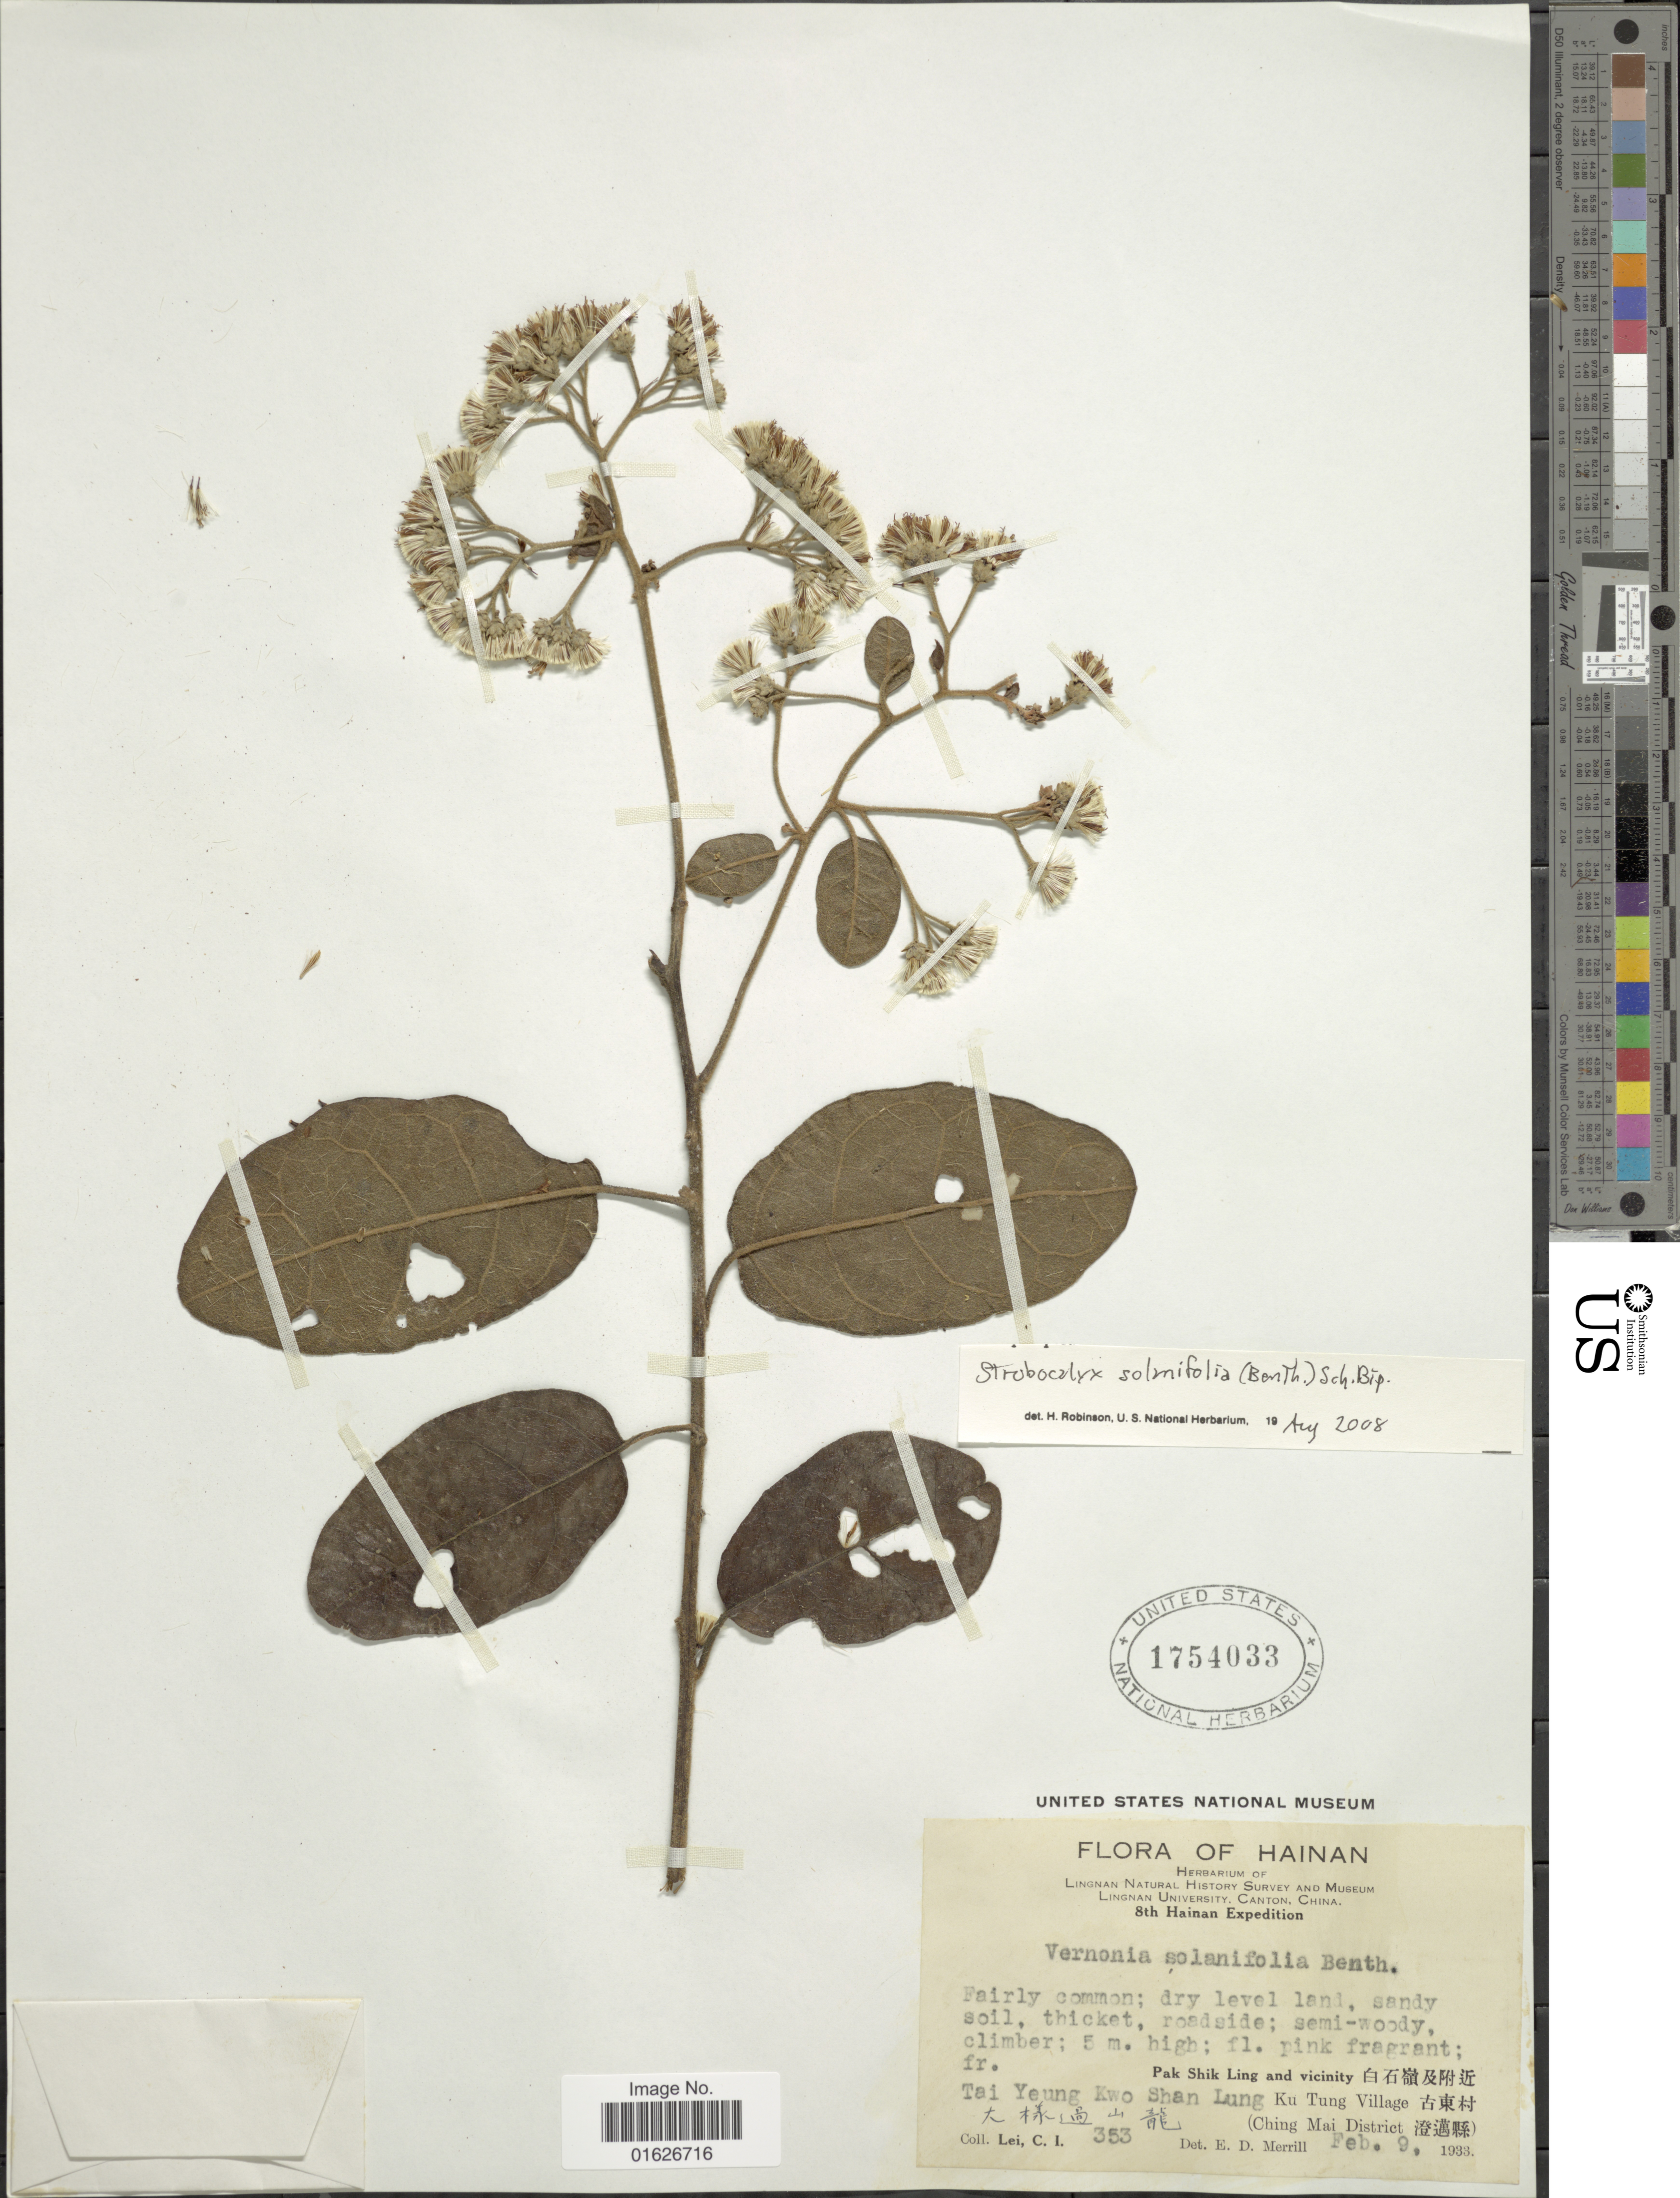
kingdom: Plantae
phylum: Tracheophyta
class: Magnoliopsida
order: Asterales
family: Asteraceae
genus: Strobocalyx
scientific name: Strobocalyx solanifolia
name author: (Benth.) Sch. Bip.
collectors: C. I. Lei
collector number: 353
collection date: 1933-02-09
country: China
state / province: Hainan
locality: PakShikLing and vicinity , Tai Yeung Kwo shan lung, ku Tung Village ( ching Mai District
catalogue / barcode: US 1754033